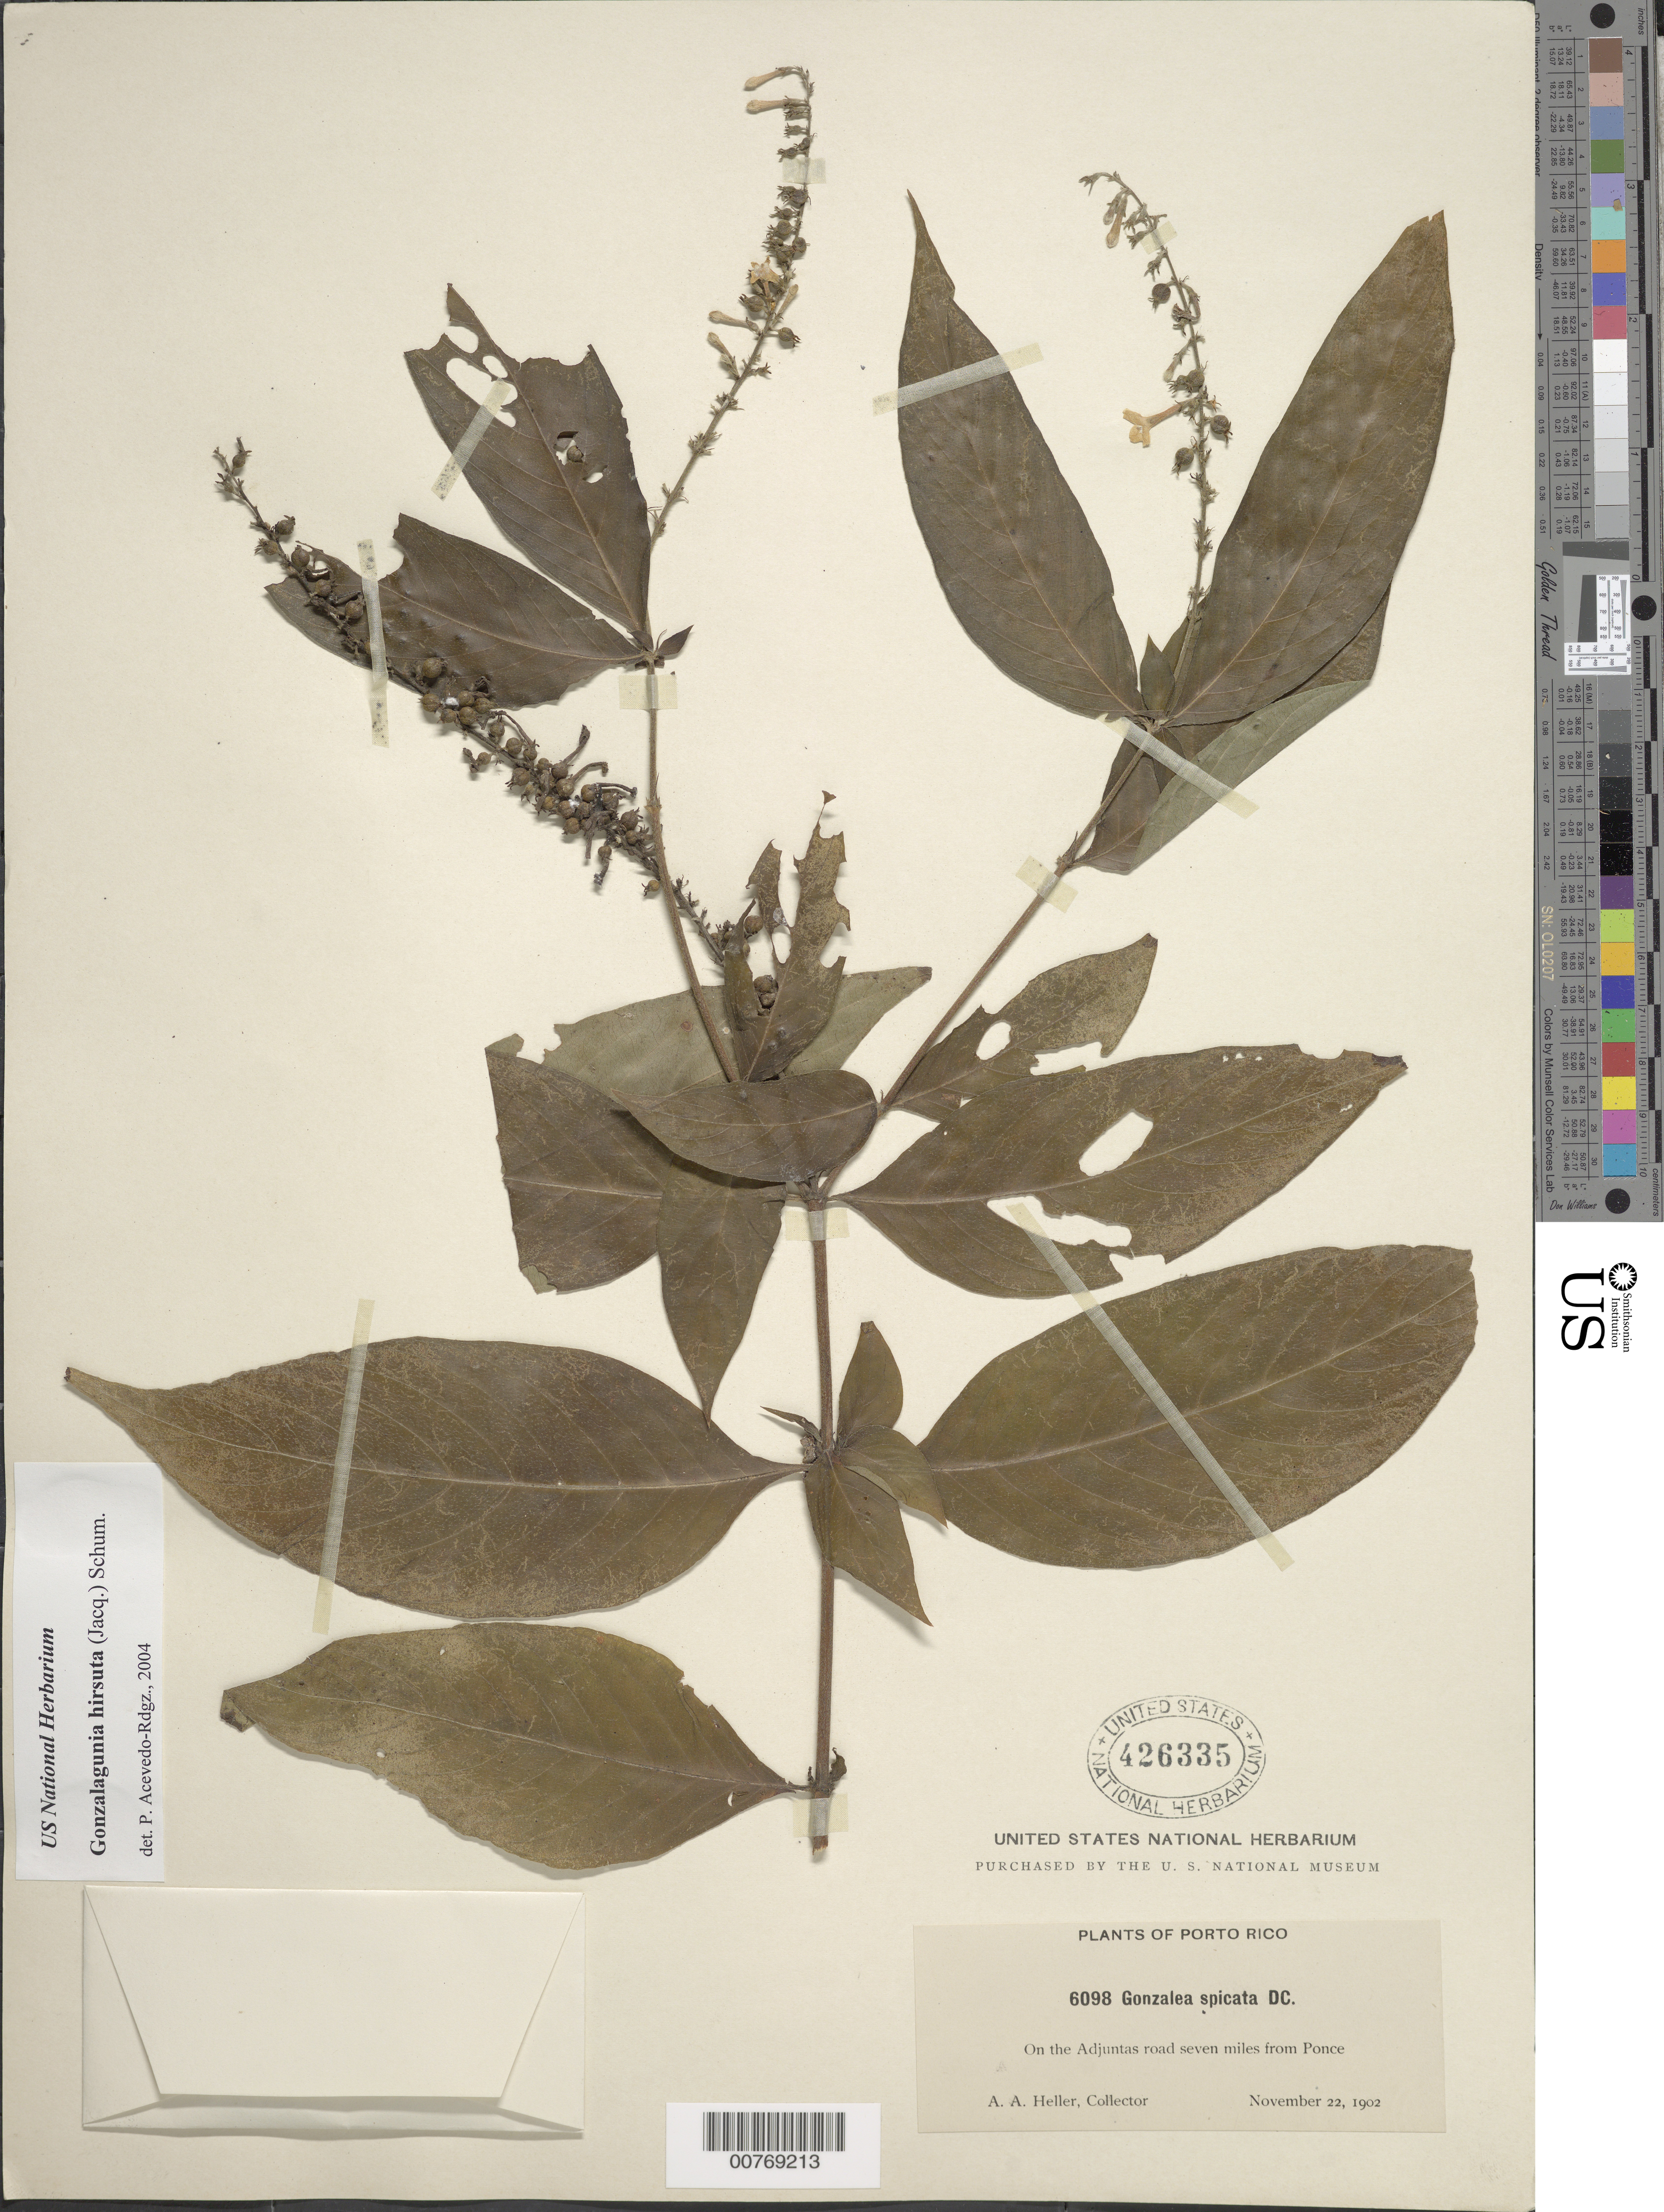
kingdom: Plantae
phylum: Tracheophyta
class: Magnoliopsida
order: Gentianales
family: Rubiaceae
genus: Gonzalagunia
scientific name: Gonzalagunia hirsuta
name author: (Jacq.) K. Schum.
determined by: Acevedo-Rodríguez, P., (BOT), Smithsonian Institution - National Museum of Natural History (UNITED STATES)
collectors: A. A. Heller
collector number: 6098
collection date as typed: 22 Nov 1902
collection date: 1902-11-22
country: Puerto Rico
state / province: Ponce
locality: On the Adjuntas road, 7 mi from Ponce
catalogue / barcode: US 426335